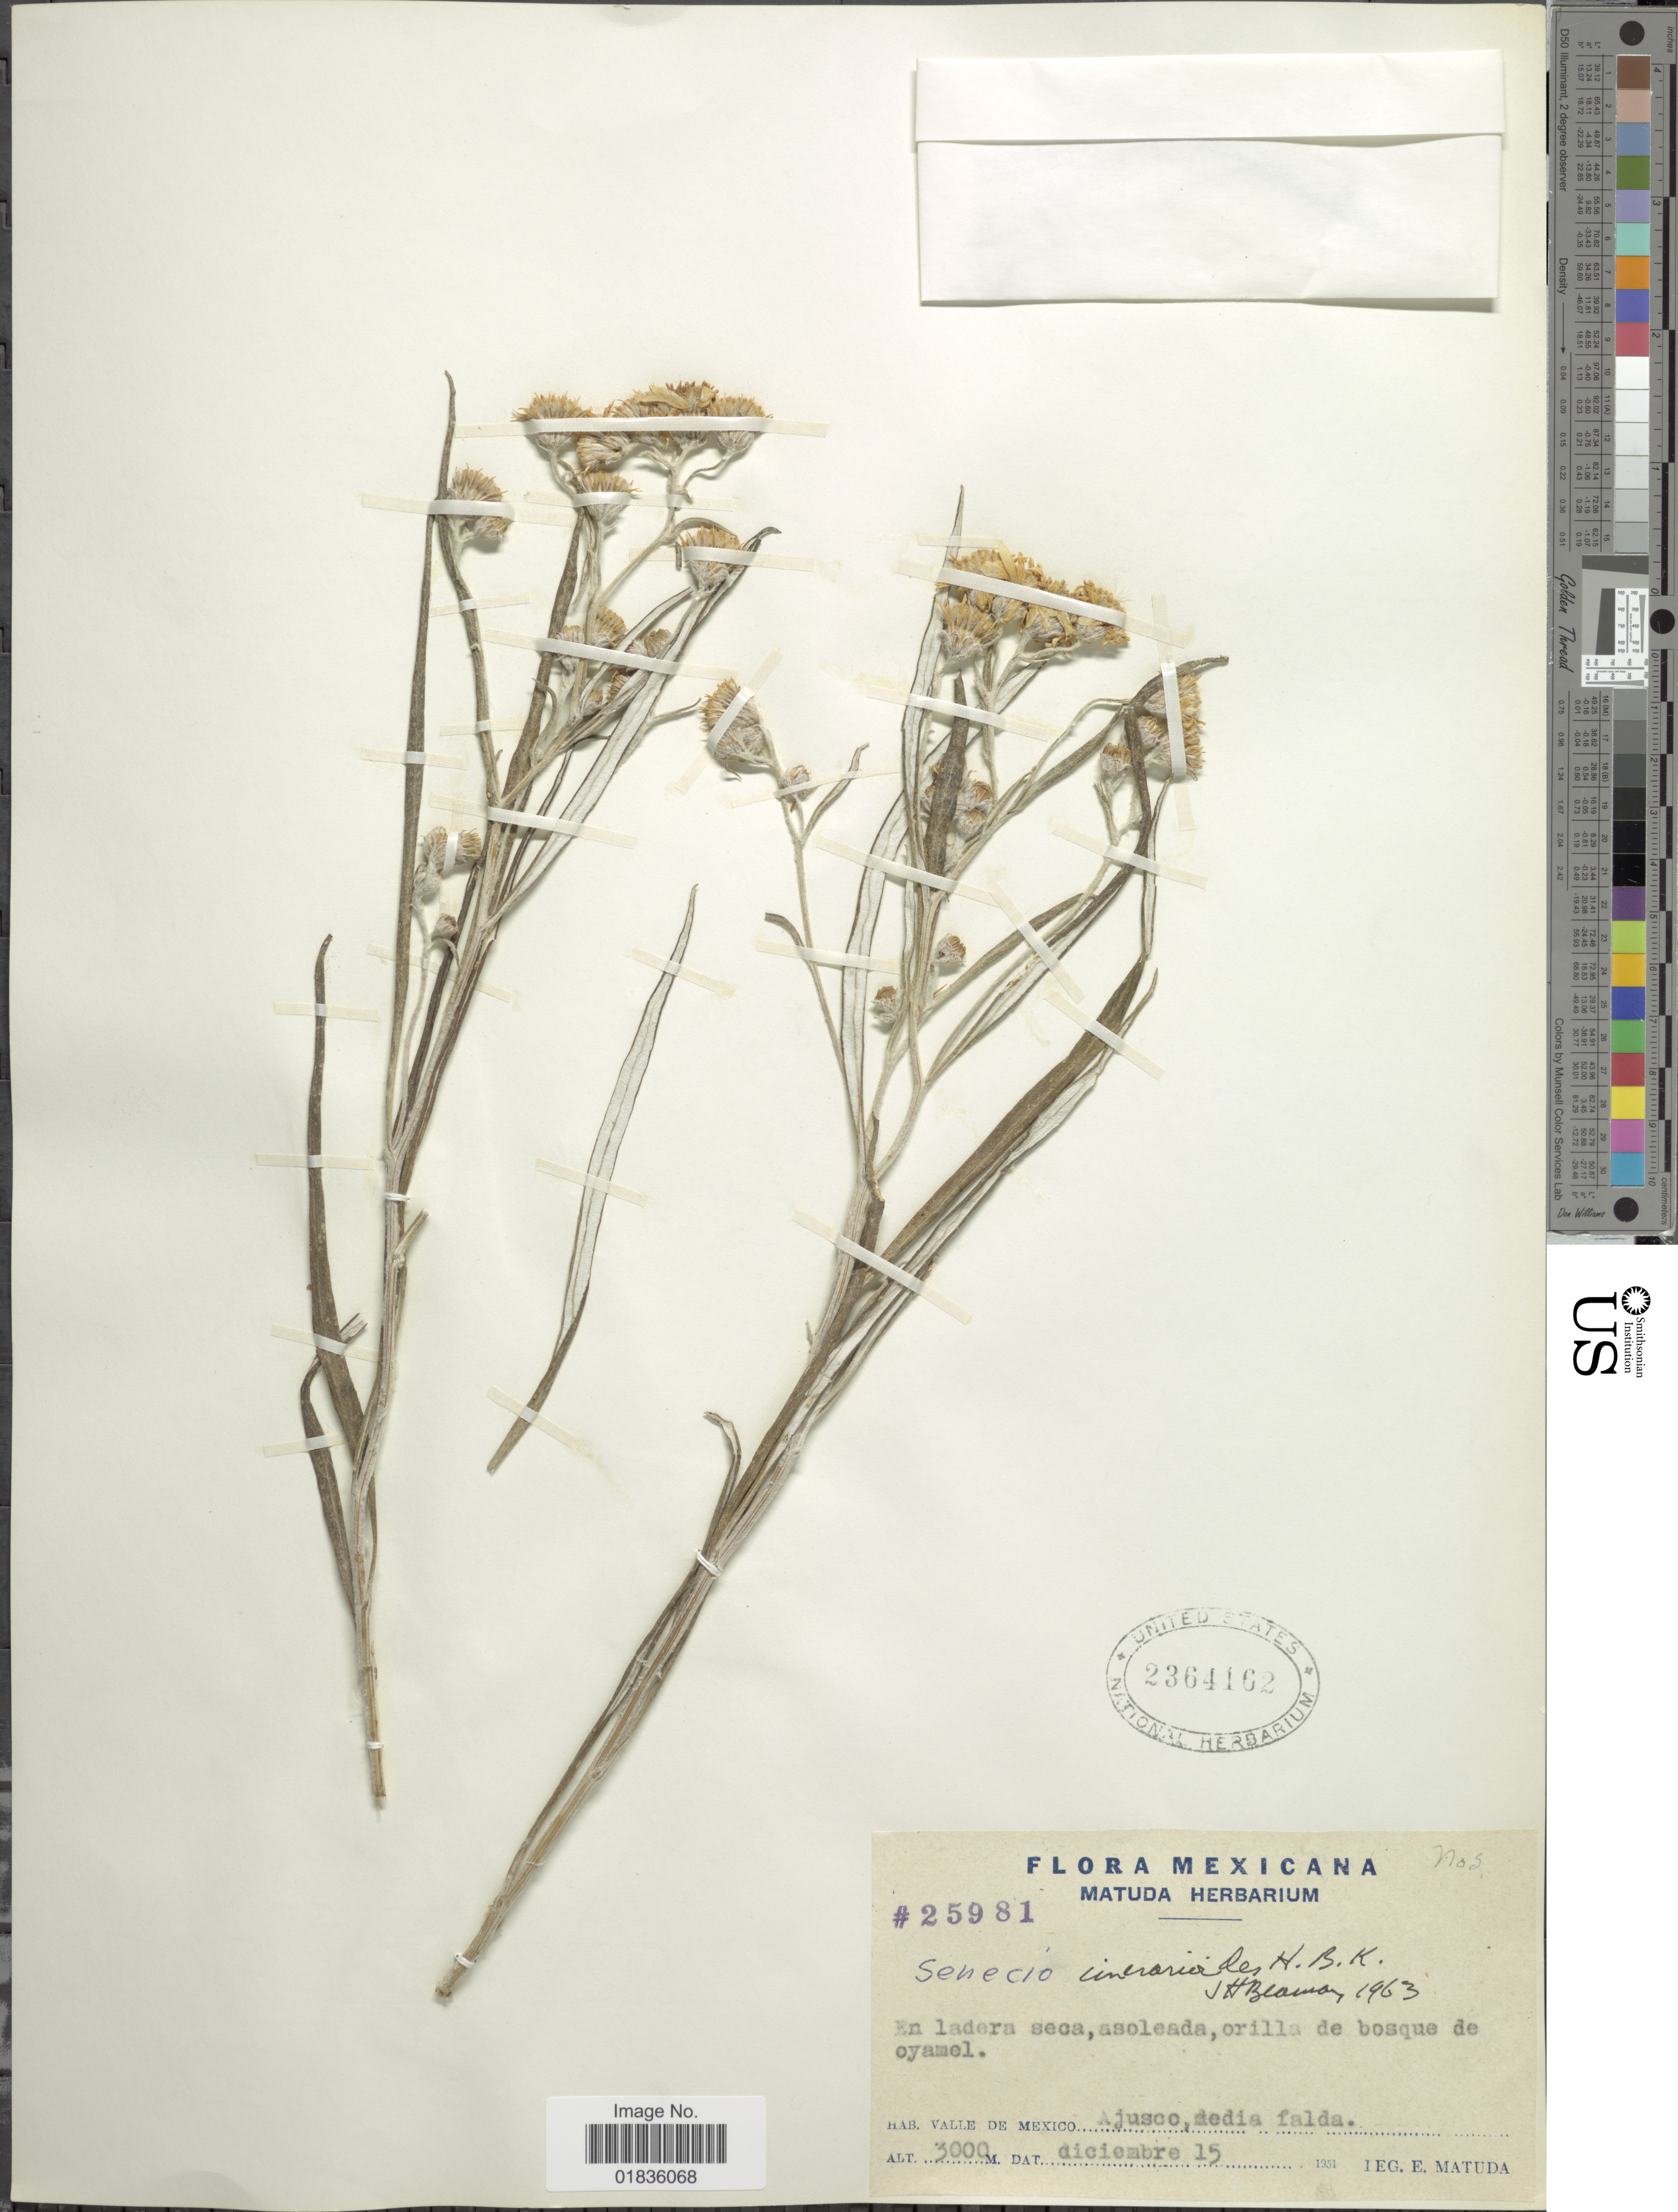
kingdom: Plantae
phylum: Tracheophyta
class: Magnoliopsida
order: Asterales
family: Asteraceae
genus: Senecio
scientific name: Senecio cinerarioides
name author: Kunth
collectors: E. Matuda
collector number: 25981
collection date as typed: Transcribed d/m/y: /12/15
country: Mexico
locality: Valle de Mexico, Ajusco, media falda.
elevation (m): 3000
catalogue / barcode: US 2364162